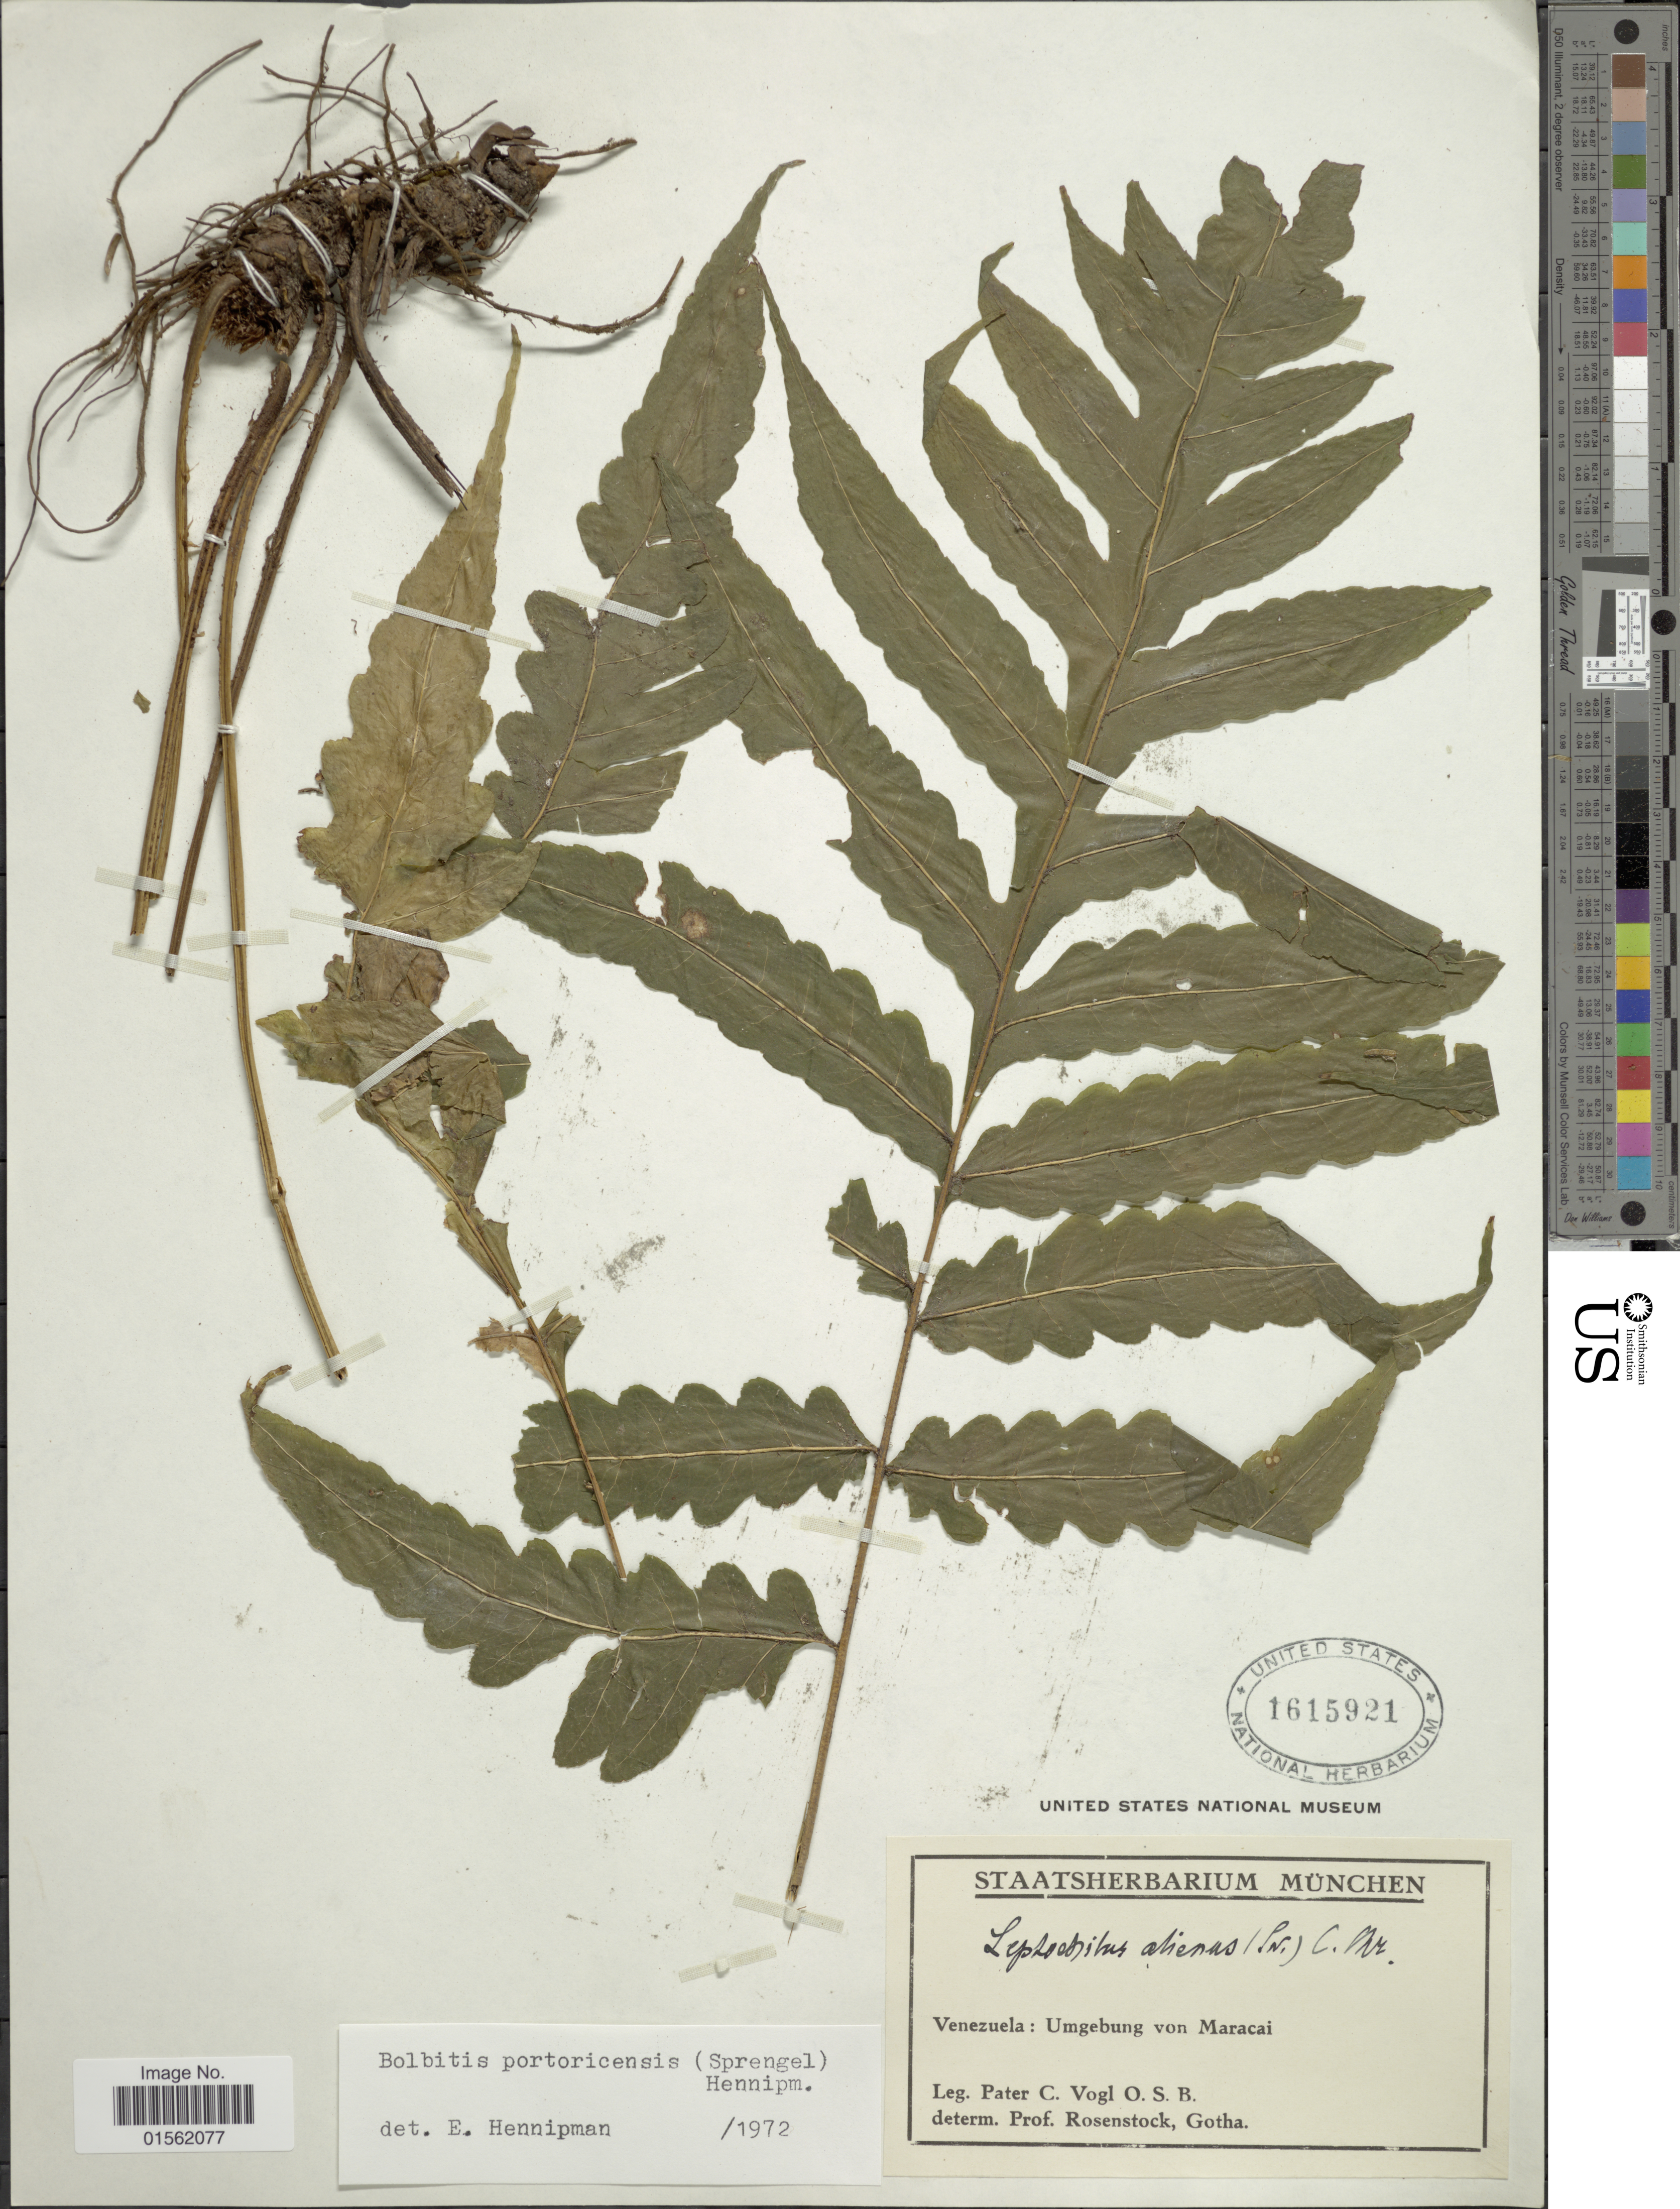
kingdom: Plantae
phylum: Tracheophyta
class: Polypodiopsida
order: Polypodiales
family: Dryopteridaceae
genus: Bolbitis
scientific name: Bolbitis portoricensis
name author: (Spreng.) Hennipman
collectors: P. C. Vogl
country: Venezuela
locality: Umgebung von Maracai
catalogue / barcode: US 1615921